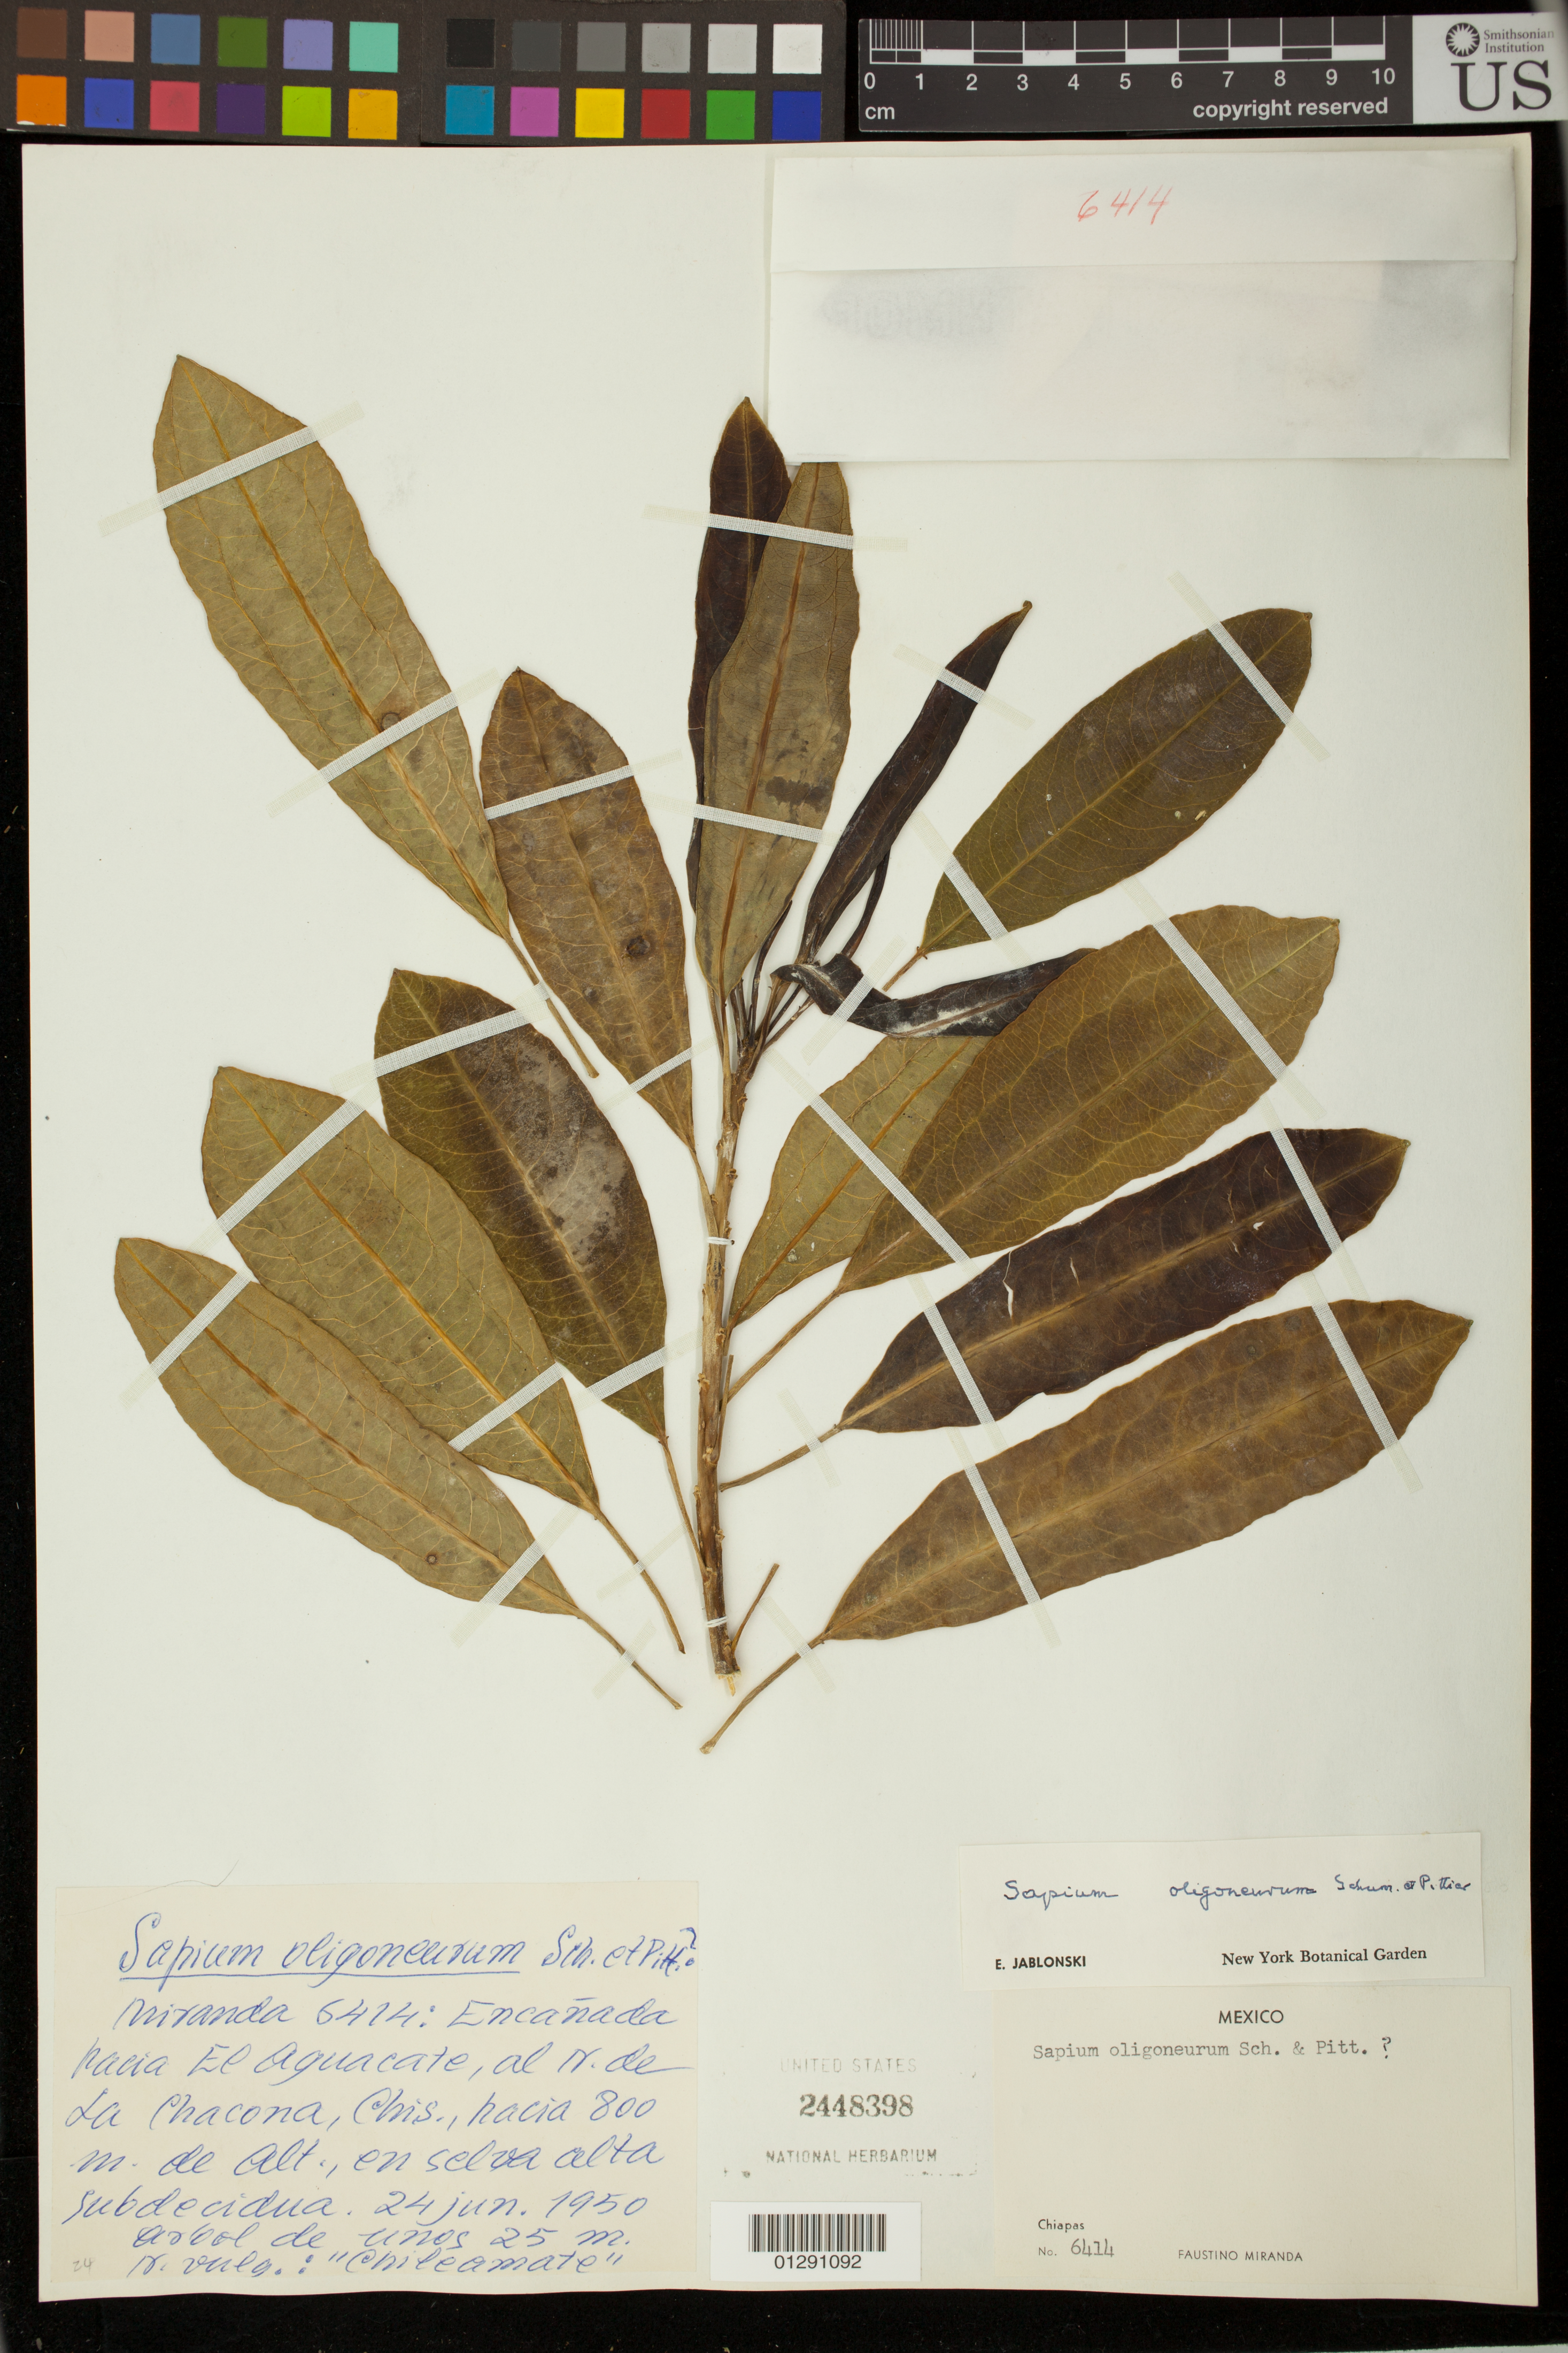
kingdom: Plantae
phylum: Tracheophyta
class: Magnoliopsida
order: Malpighiales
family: Euphorbiaceae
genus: Sapium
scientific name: Sapium pachystachys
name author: K. Schum. & Pittier in Pittier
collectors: E. Jablonski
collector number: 6414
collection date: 1950-06-24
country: Mexico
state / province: Chiapas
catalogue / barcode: US 2448398